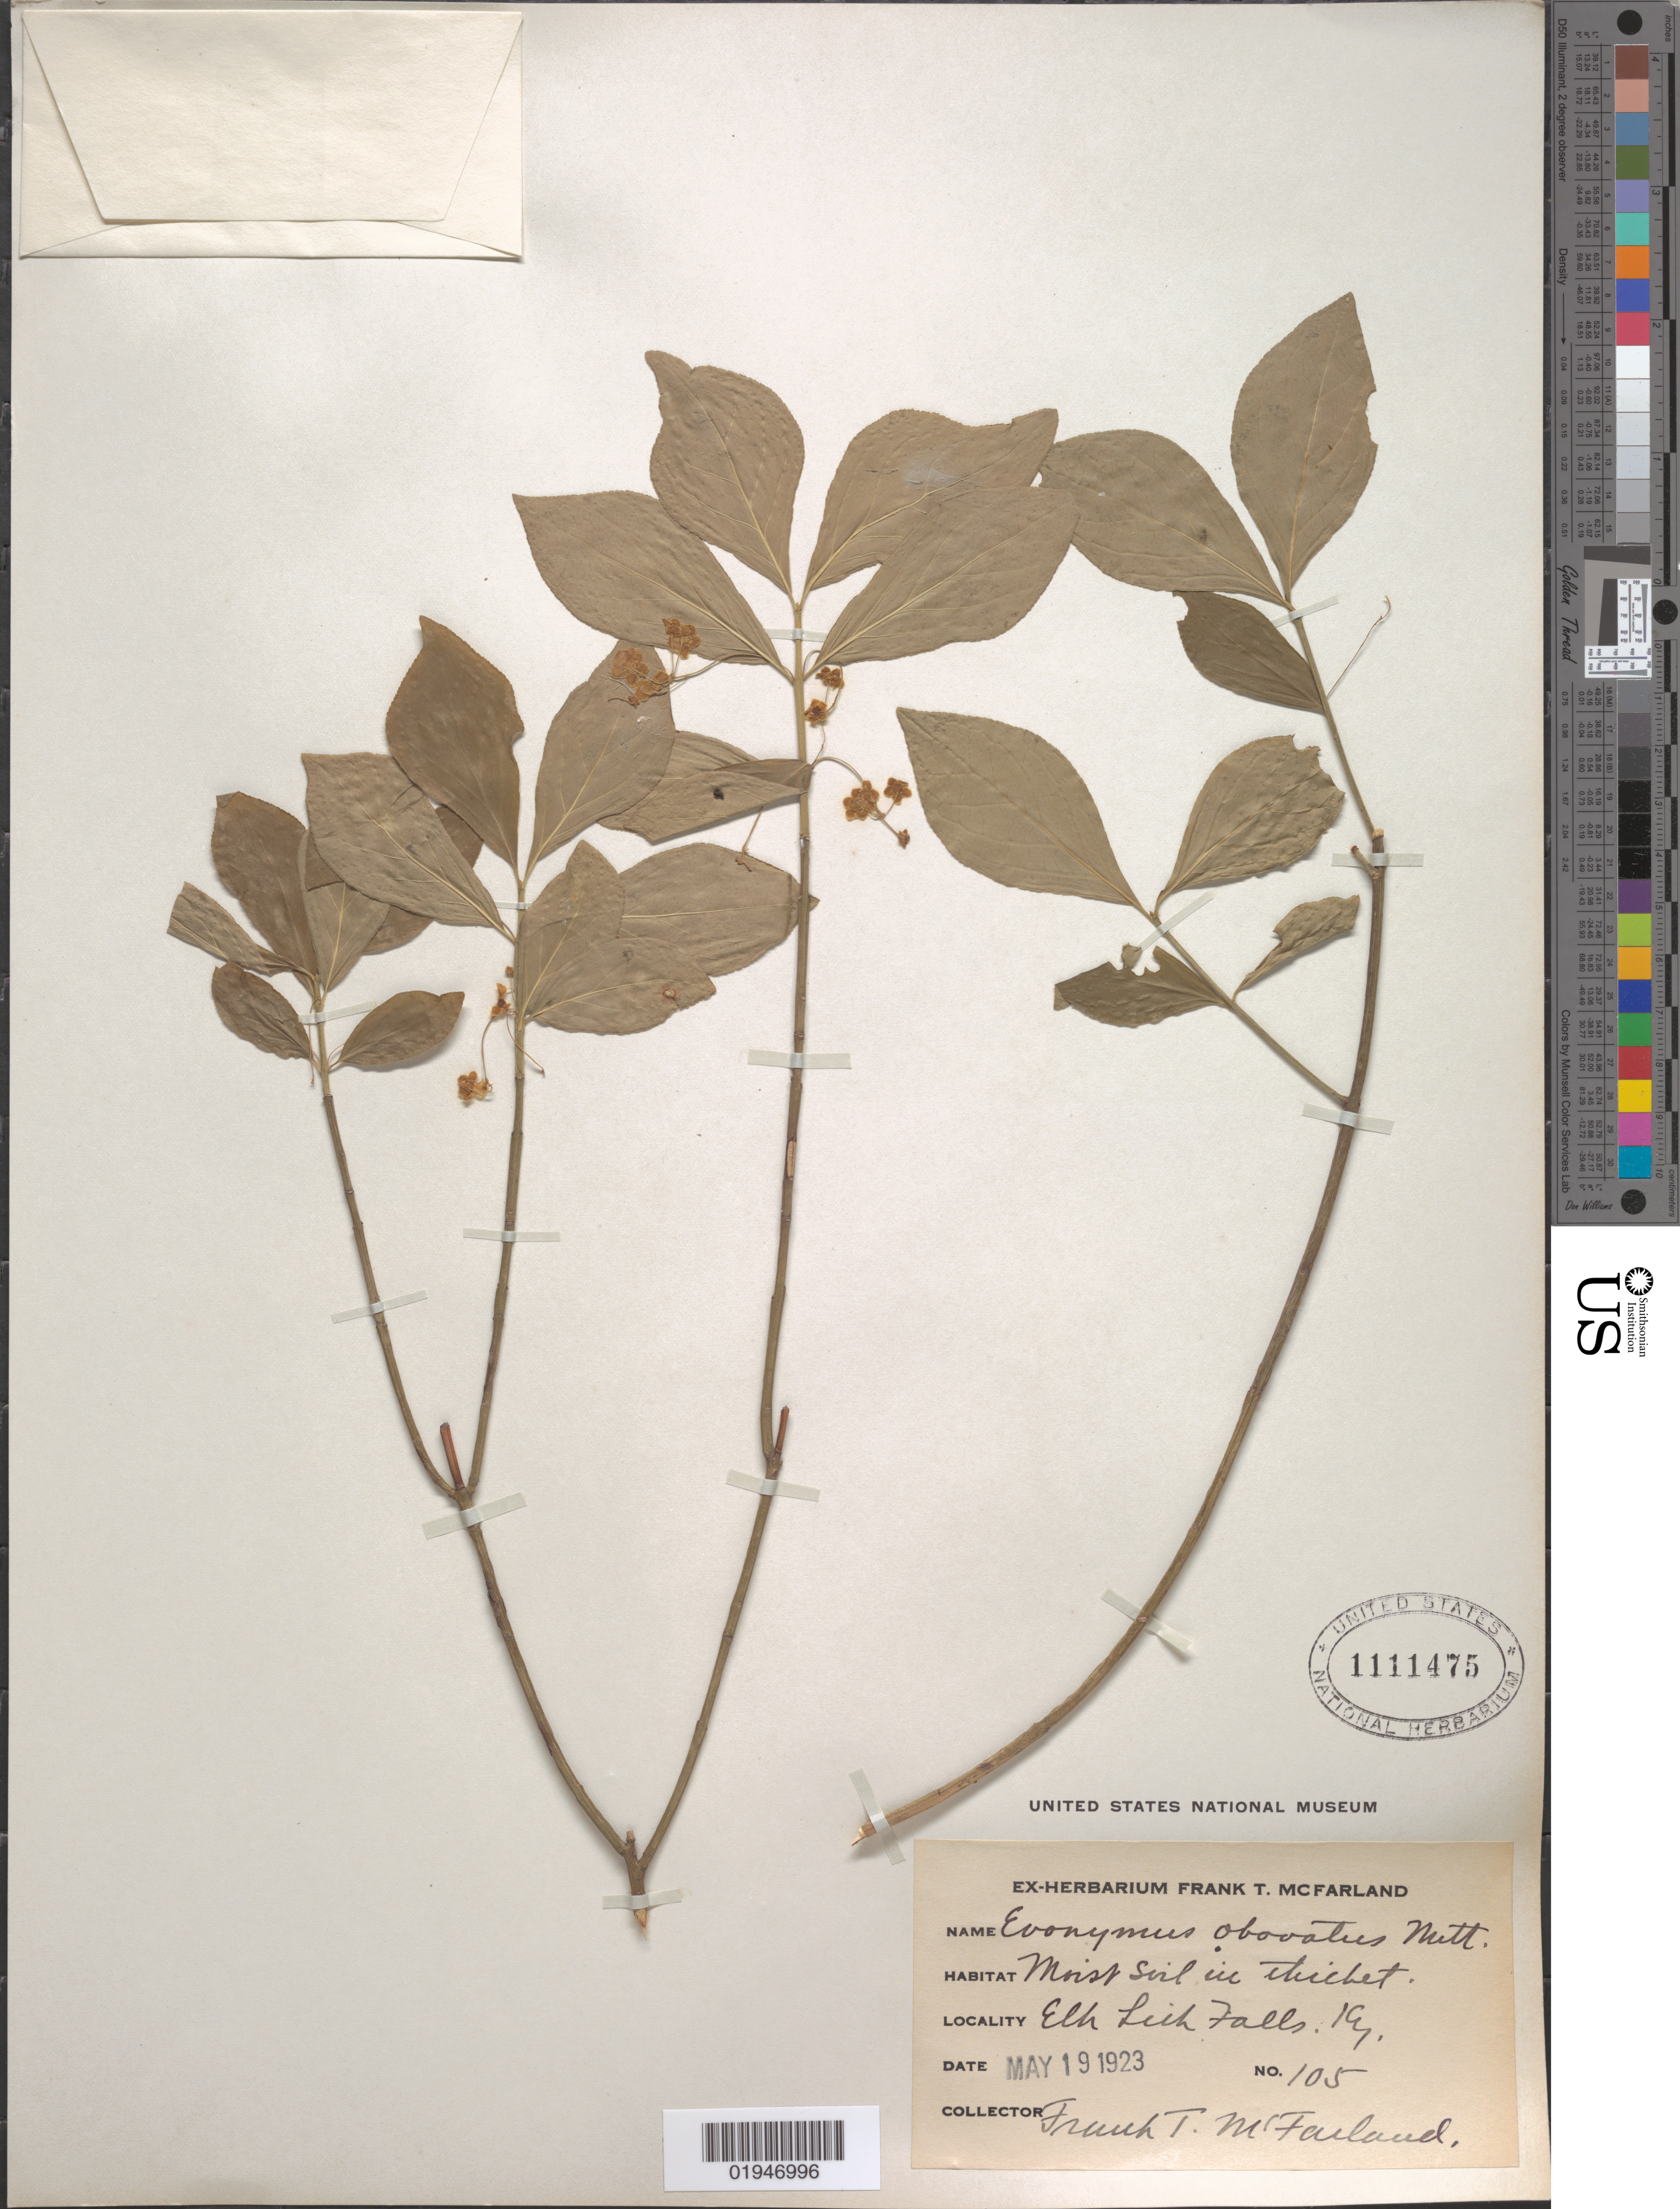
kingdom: Plantae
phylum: Tracheophyta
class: Magnoliopsida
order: Celastrales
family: Celastraceae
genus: Euonymus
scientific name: Euonymus obovatus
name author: Nutt.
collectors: F. McFarland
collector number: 105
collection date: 1923-05-19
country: United States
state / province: Kentucky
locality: Elk Lick Falls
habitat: Moist soil in thicket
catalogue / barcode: US 1111475